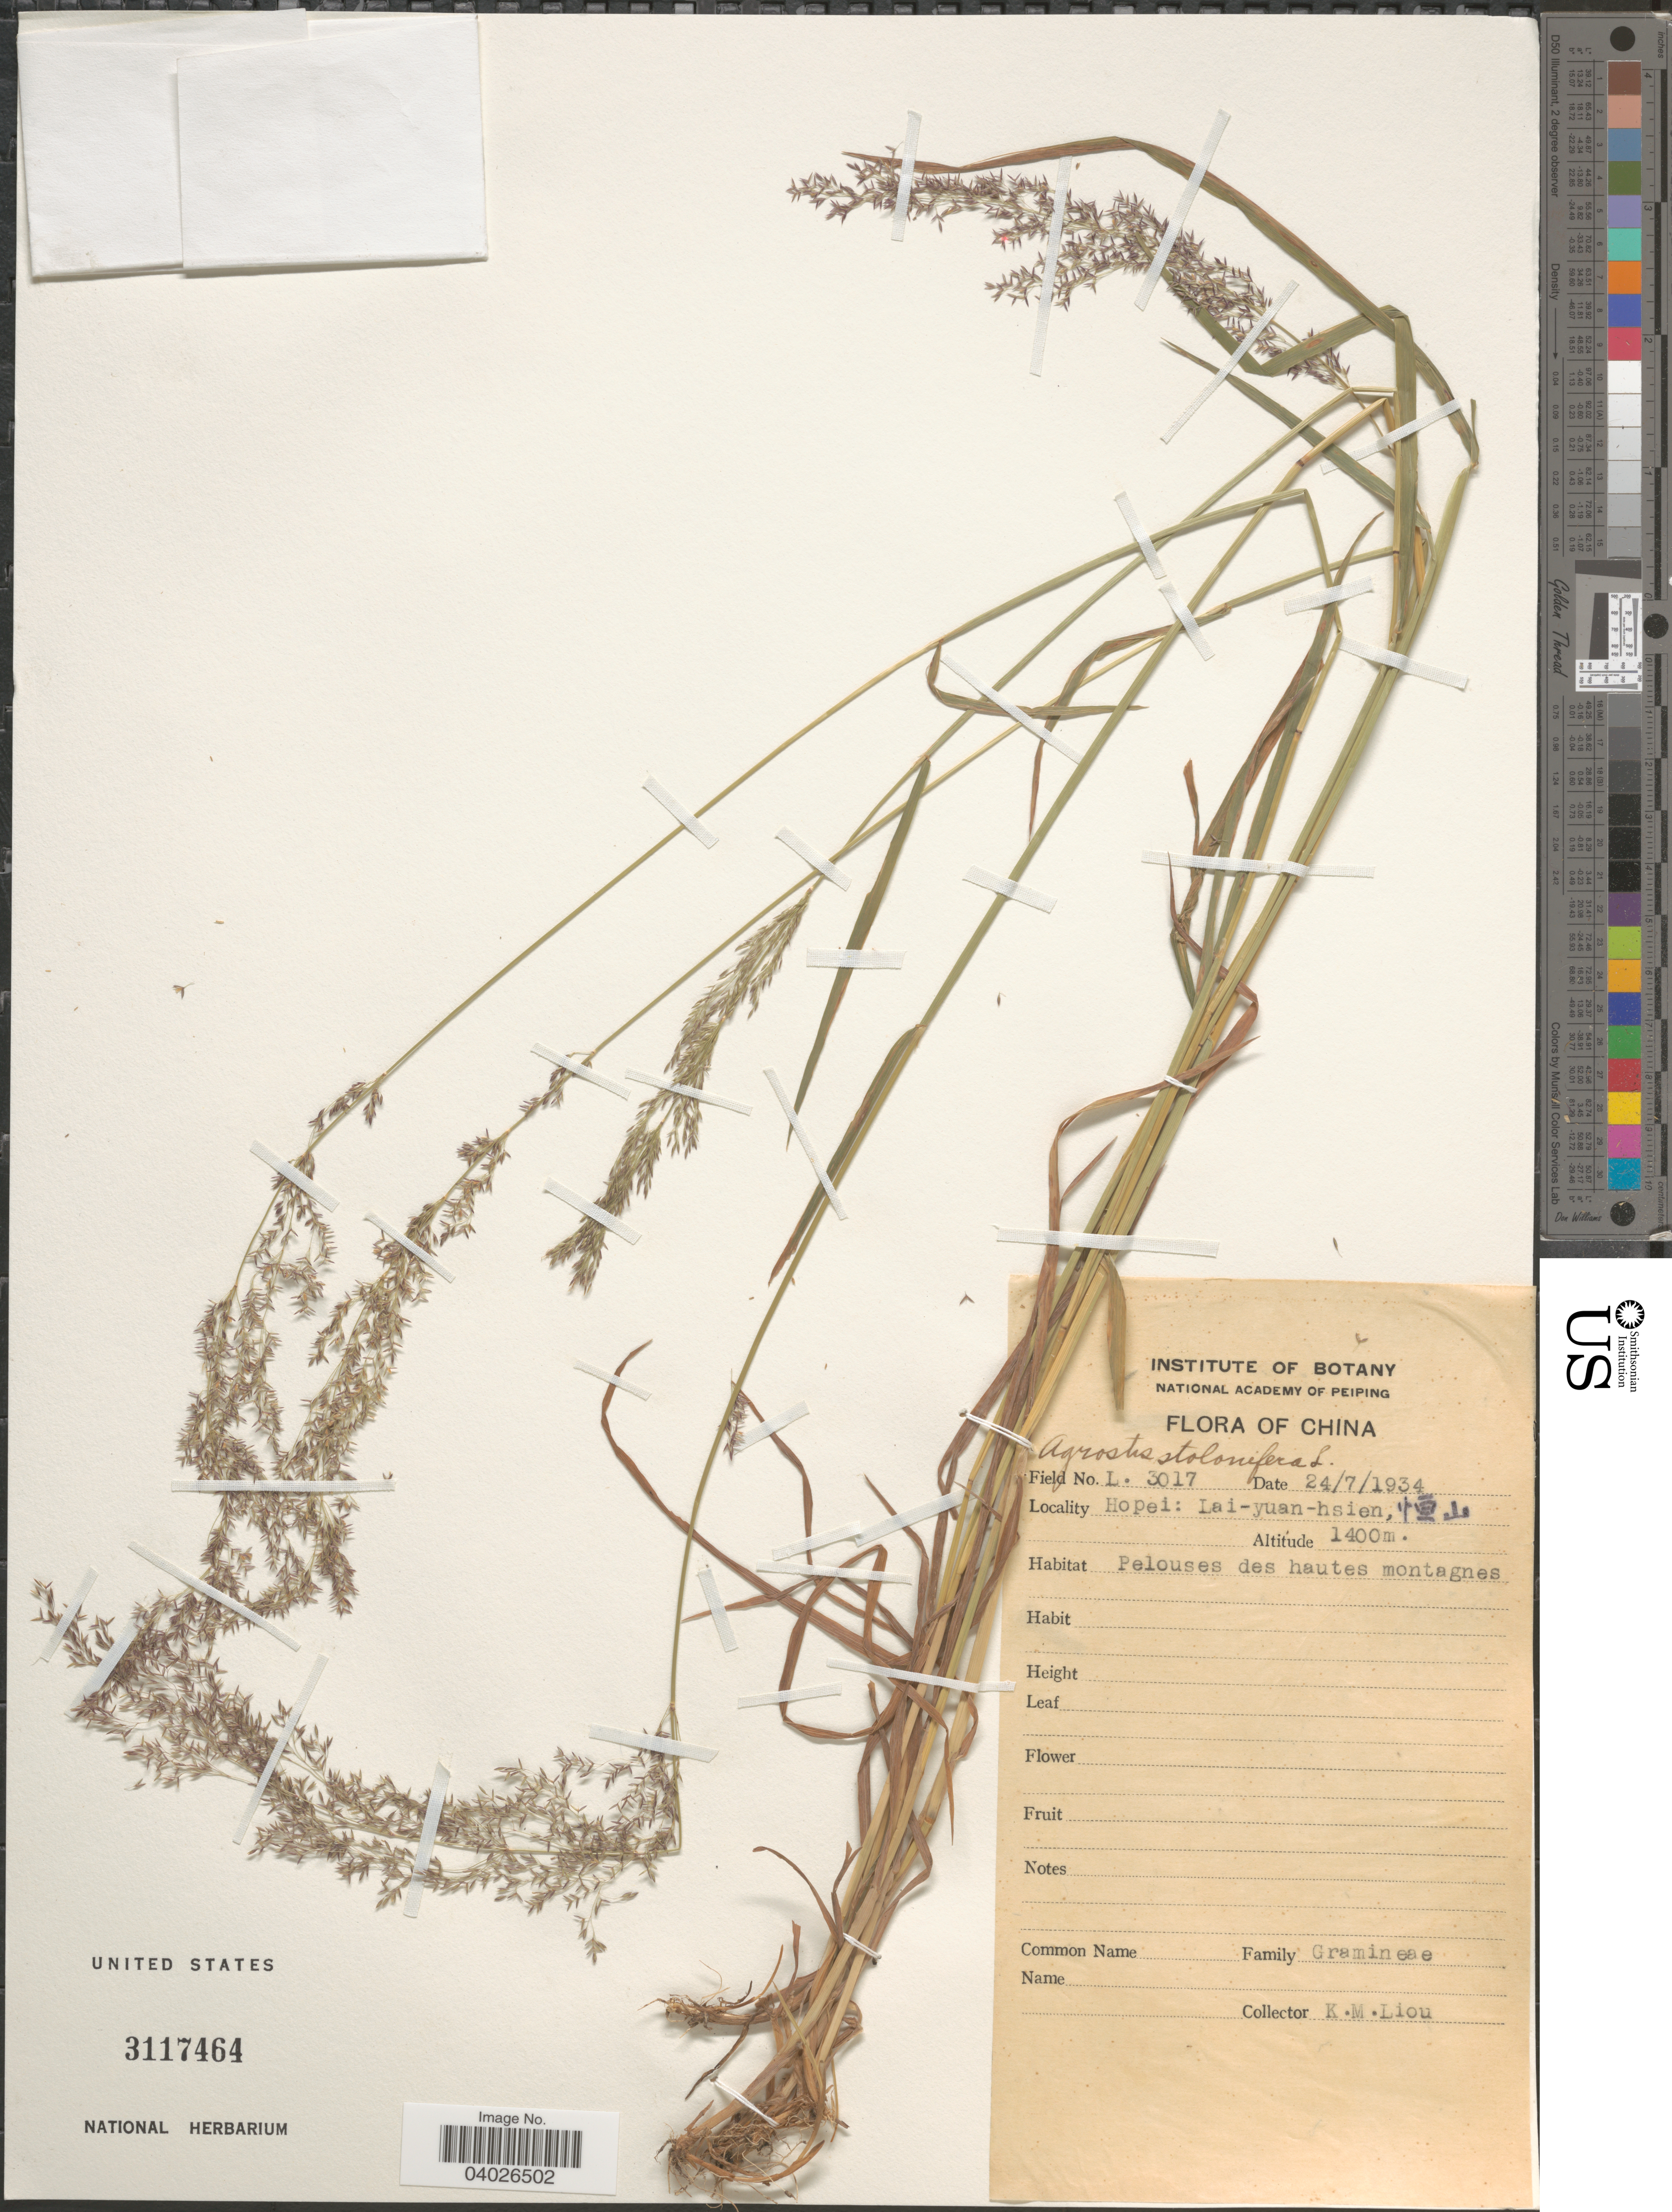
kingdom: Plantae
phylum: Tracheophyta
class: Liliopsida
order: Poales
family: Poaceae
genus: Agrostis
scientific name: Agrostis stolonifera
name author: L.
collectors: K. M. Liou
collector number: L. 3017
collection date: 1934-07-24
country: China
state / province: Hebei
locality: Hopei: Lai-yuan-hsien, X.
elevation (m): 1400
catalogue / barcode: US 3117464